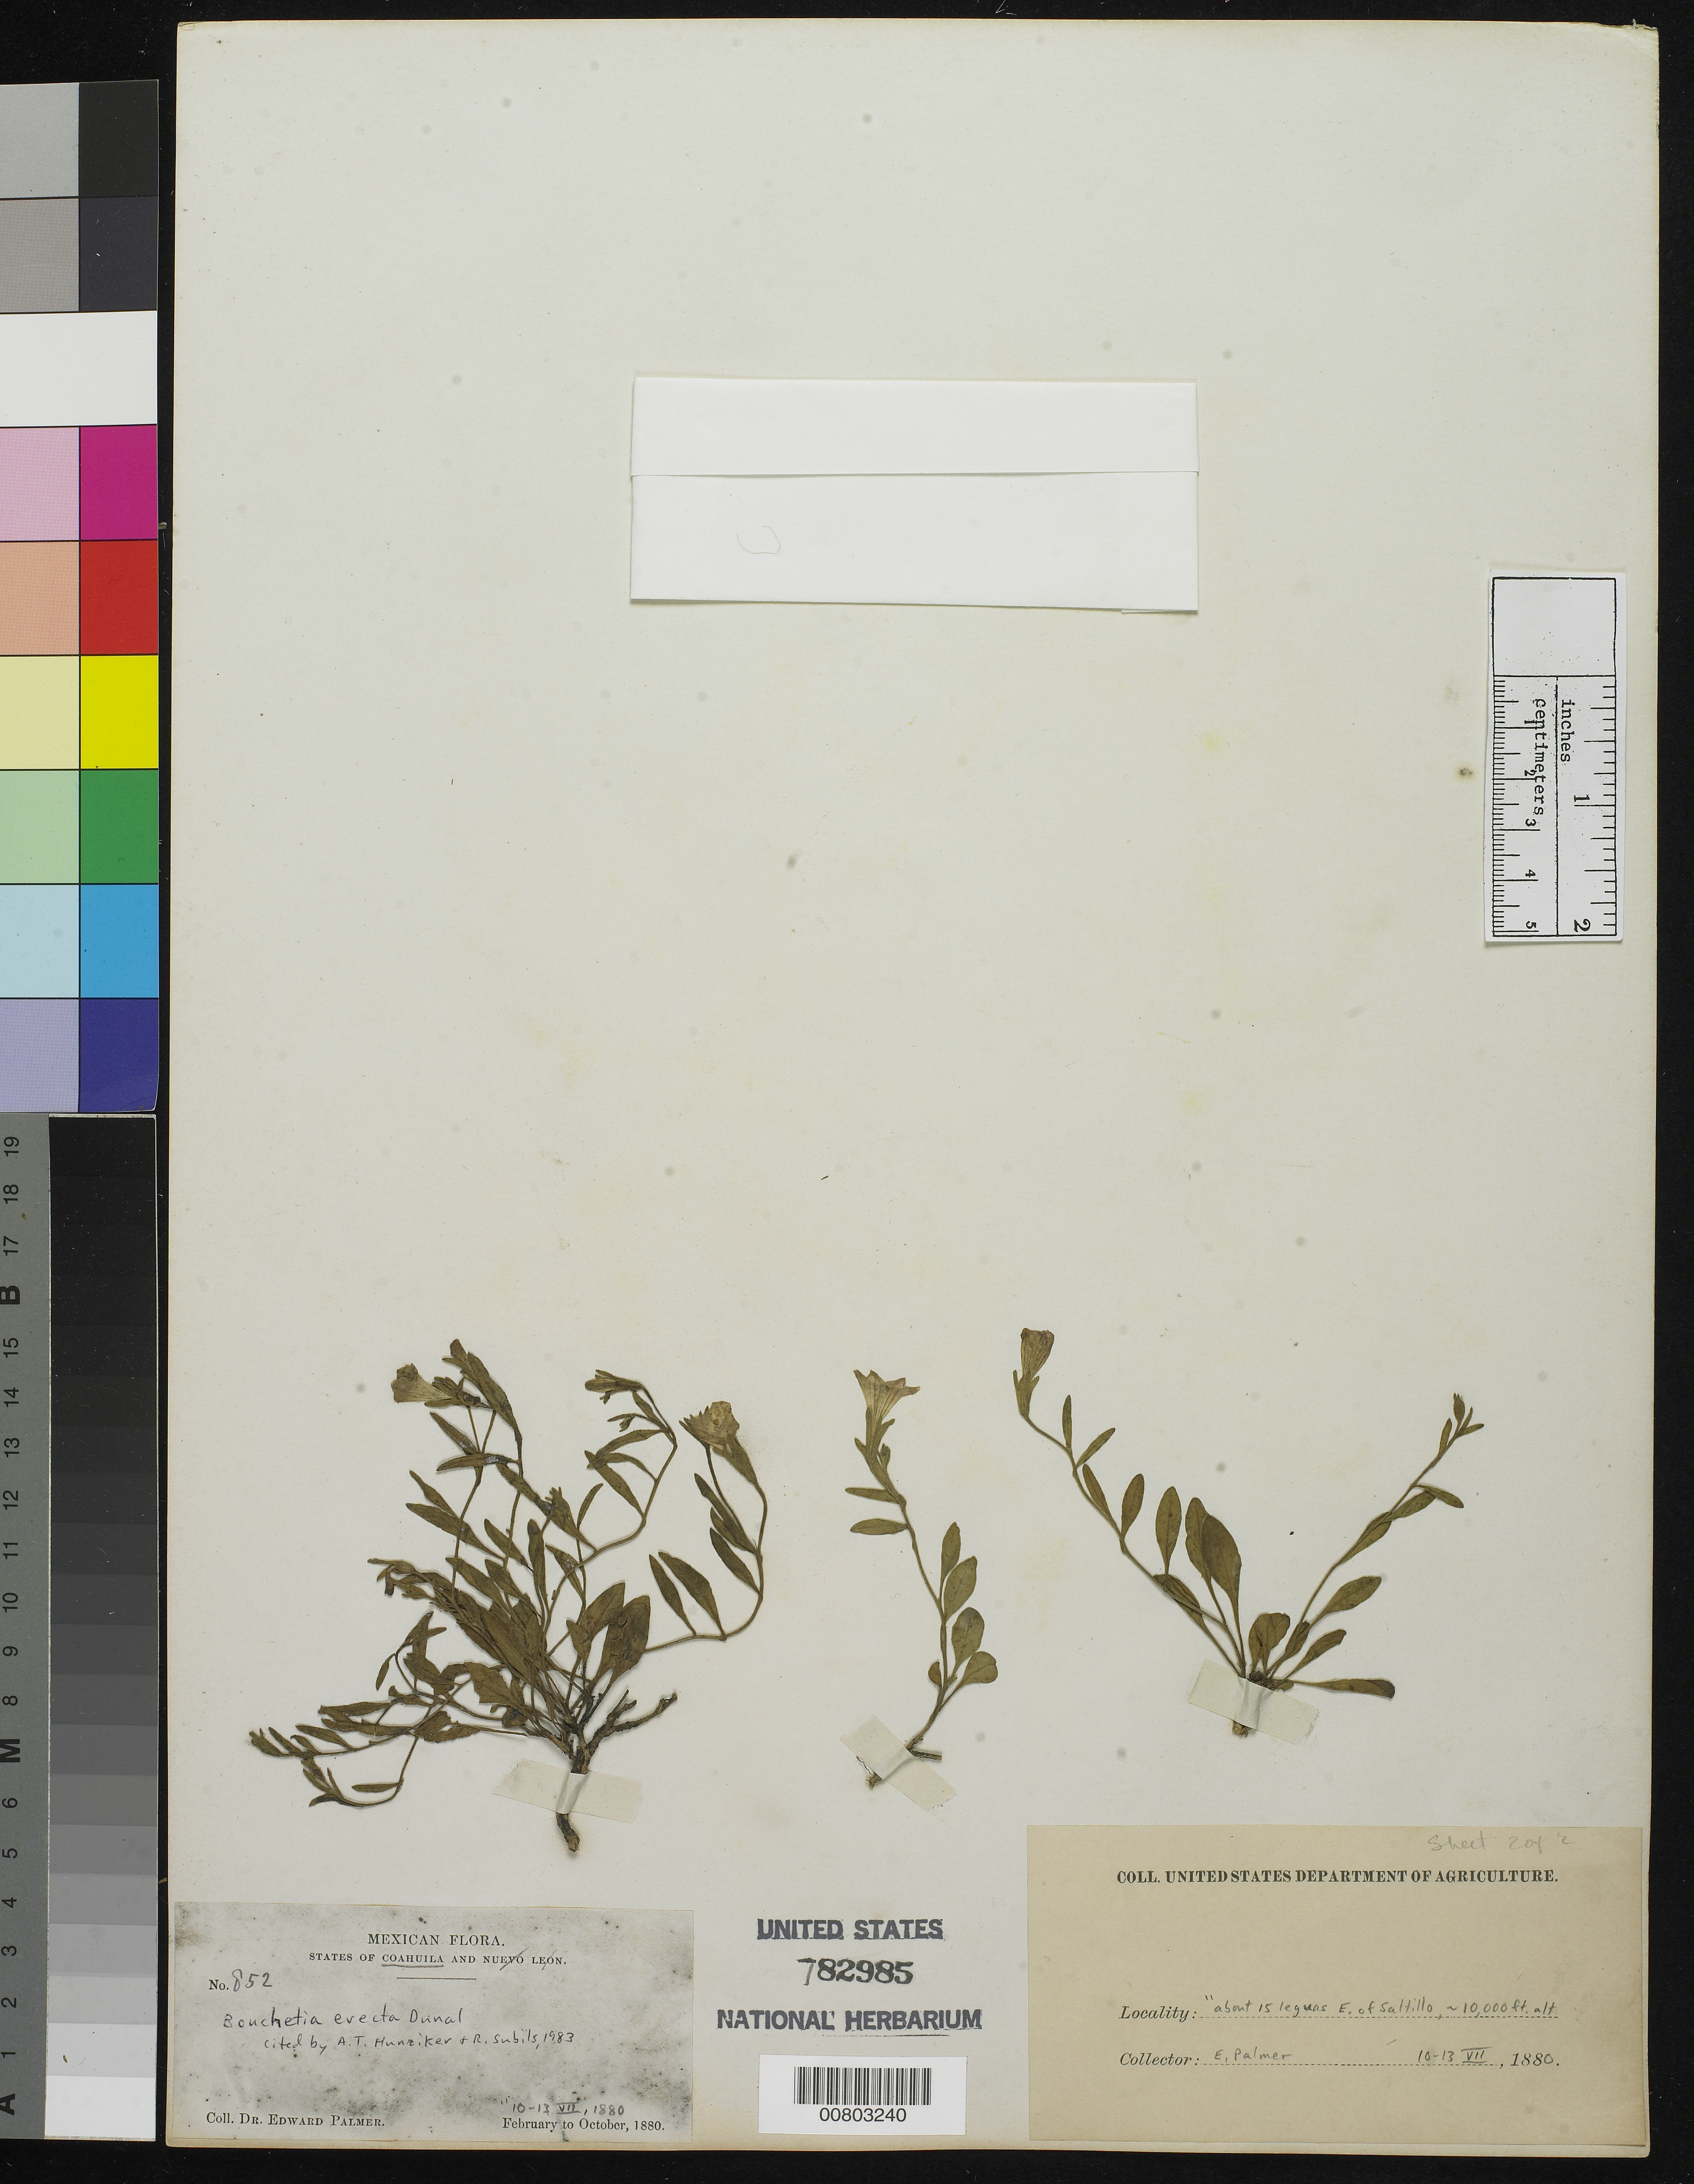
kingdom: Plantae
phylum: Tracheophyta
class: Magnoliopsida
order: Solanales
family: Solanaceae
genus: Bouchetia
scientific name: Bouchetia erecta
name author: DC.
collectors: E. Palmer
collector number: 852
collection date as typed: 10 Jul 1880 to 13 Jul 1880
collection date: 1880-07-10/1880-07-13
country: Mexico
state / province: Coahuila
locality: About 15 leguas E.of Saltillo.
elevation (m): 3048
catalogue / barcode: US 782985